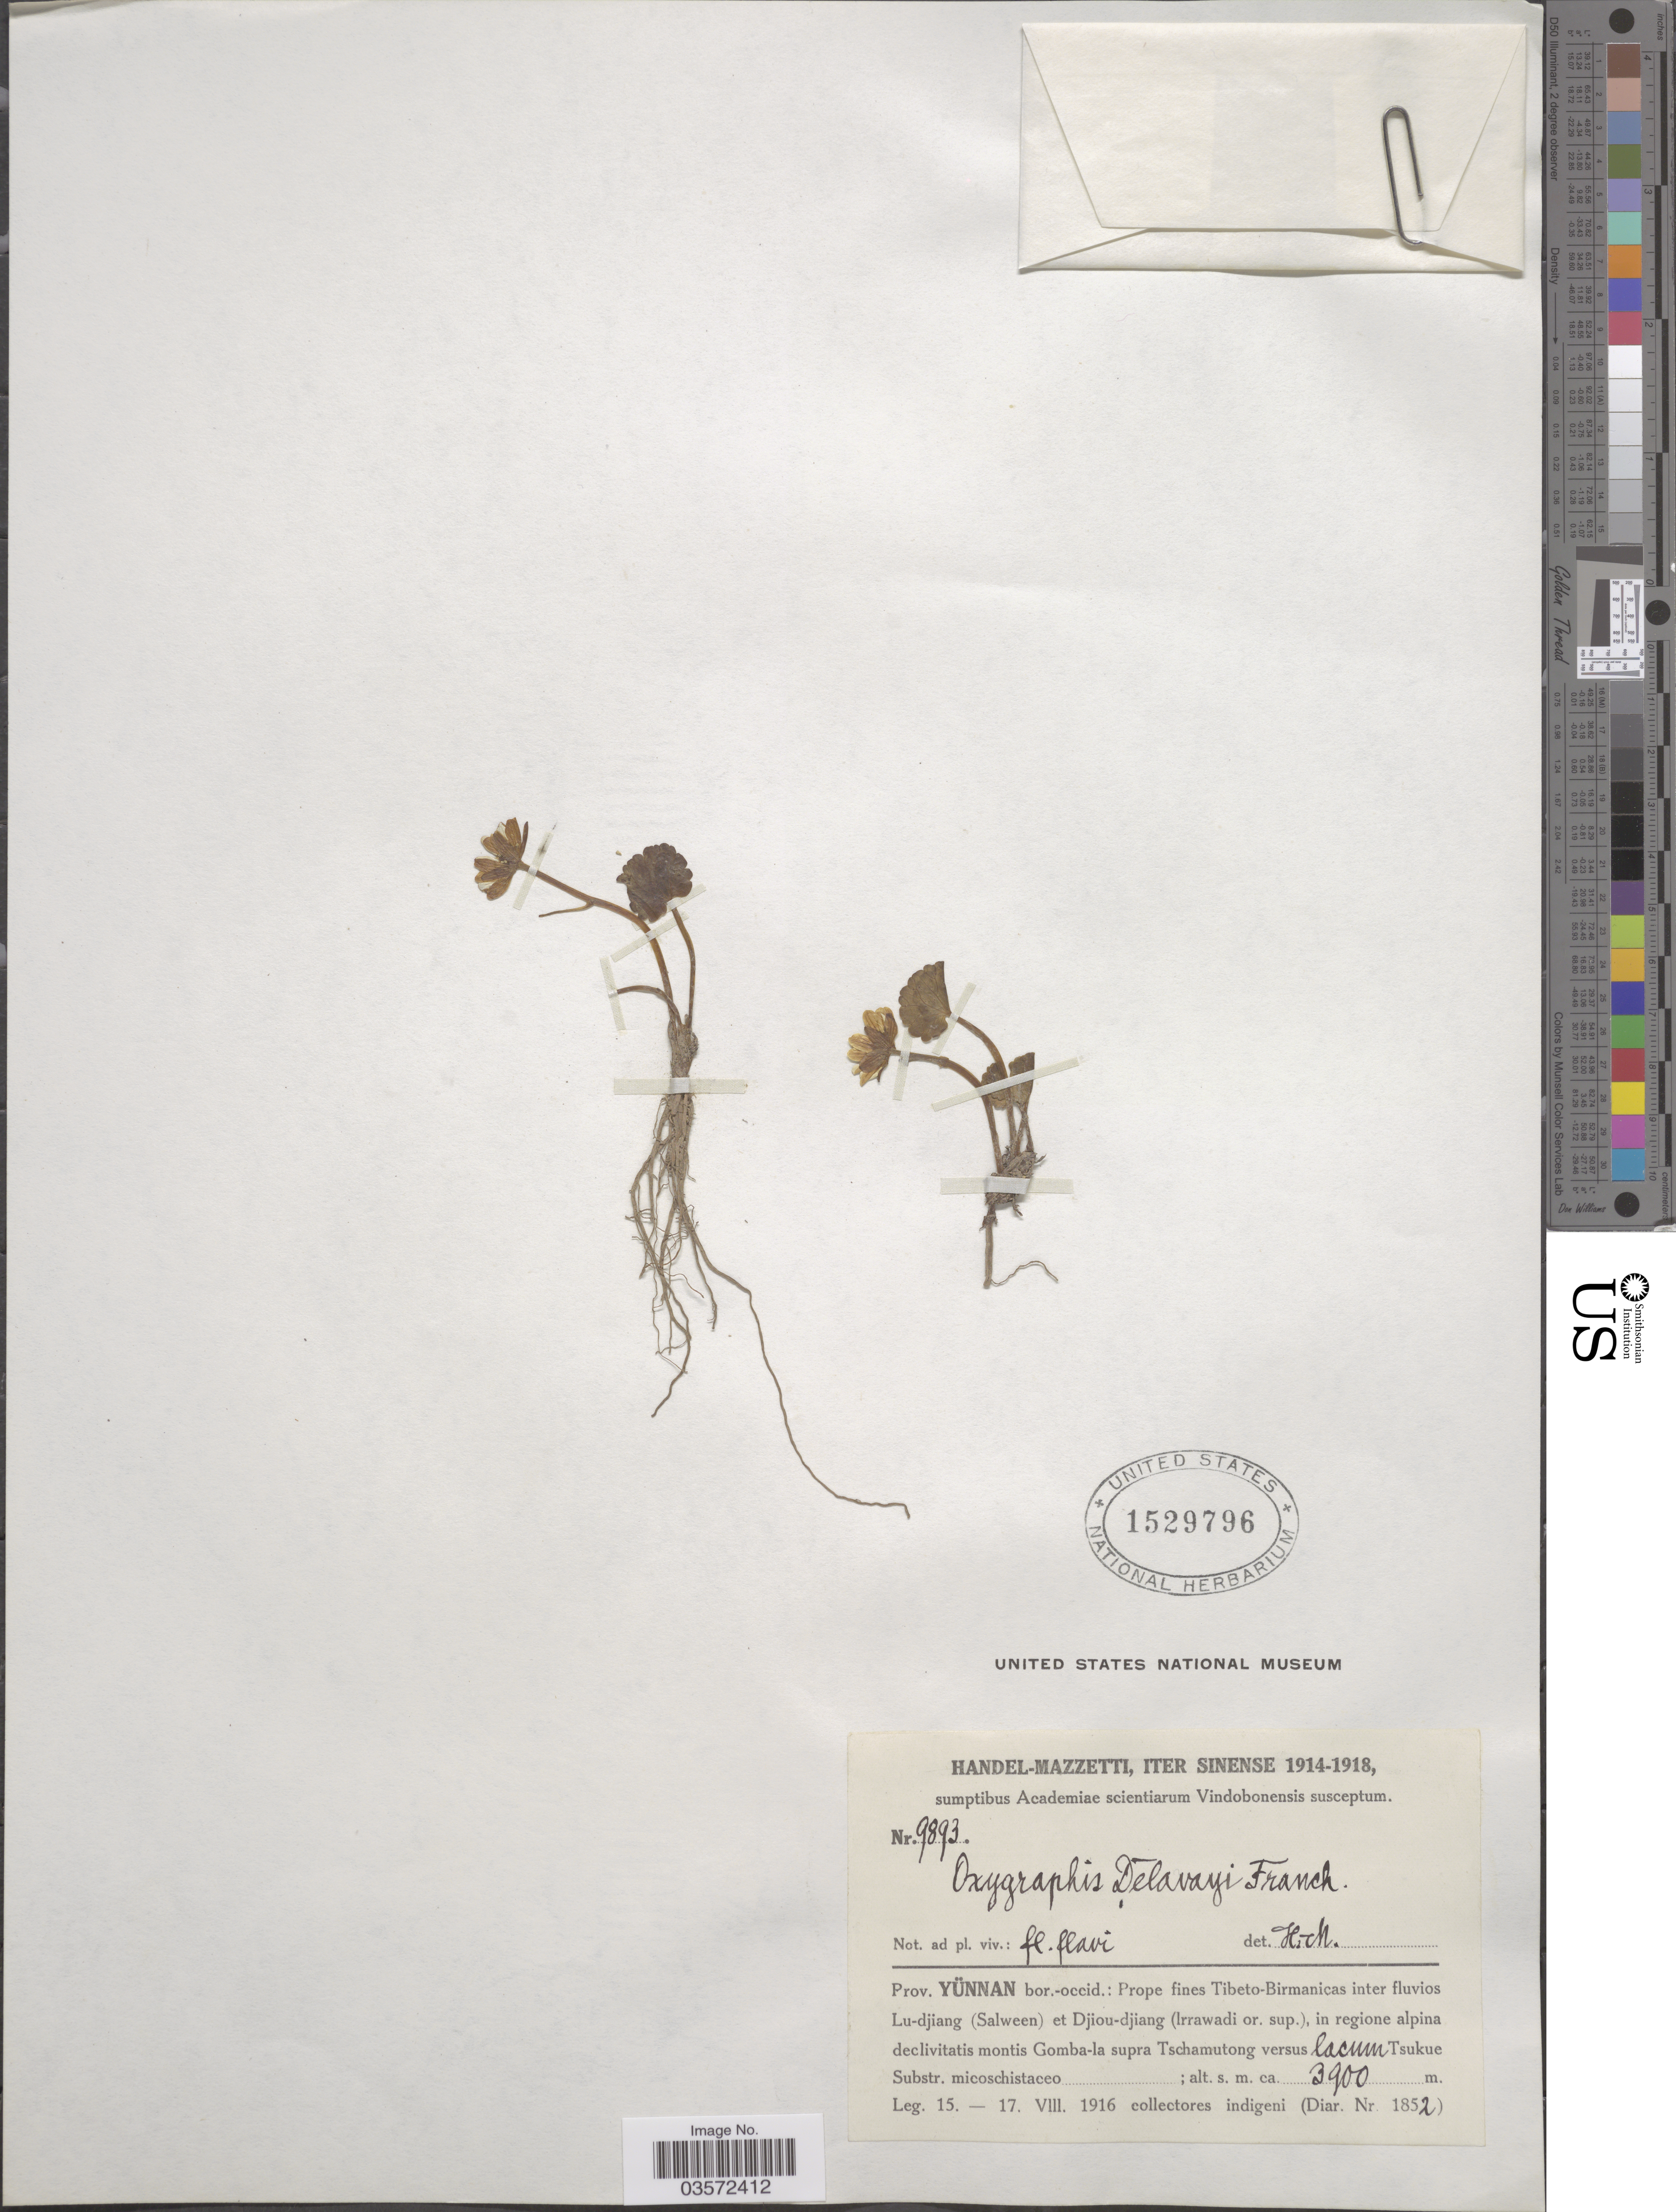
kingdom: Plantae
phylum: Tracheophyta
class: Magnoliopsida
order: Ranunculales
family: Ranunculaceae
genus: Oxygraphis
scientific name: Oxygraphis delavayi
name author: Franch.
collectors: Handel-Mazzetti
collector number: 9893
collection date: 1916-08-15/1916-08-17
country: China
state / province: Yunnan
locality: Prov. Yünnan bor.-occid.: Prope fines Tibeto-Birmanicas inter fluvios Lu-djiang (Salween) et Djiou-djiang (Irrawadi or sup.), in regione alpina declivitatis montis Gomba-la supra Tschamutong versus lacum Tsukue.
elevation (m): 3900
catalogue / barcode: US 1529796